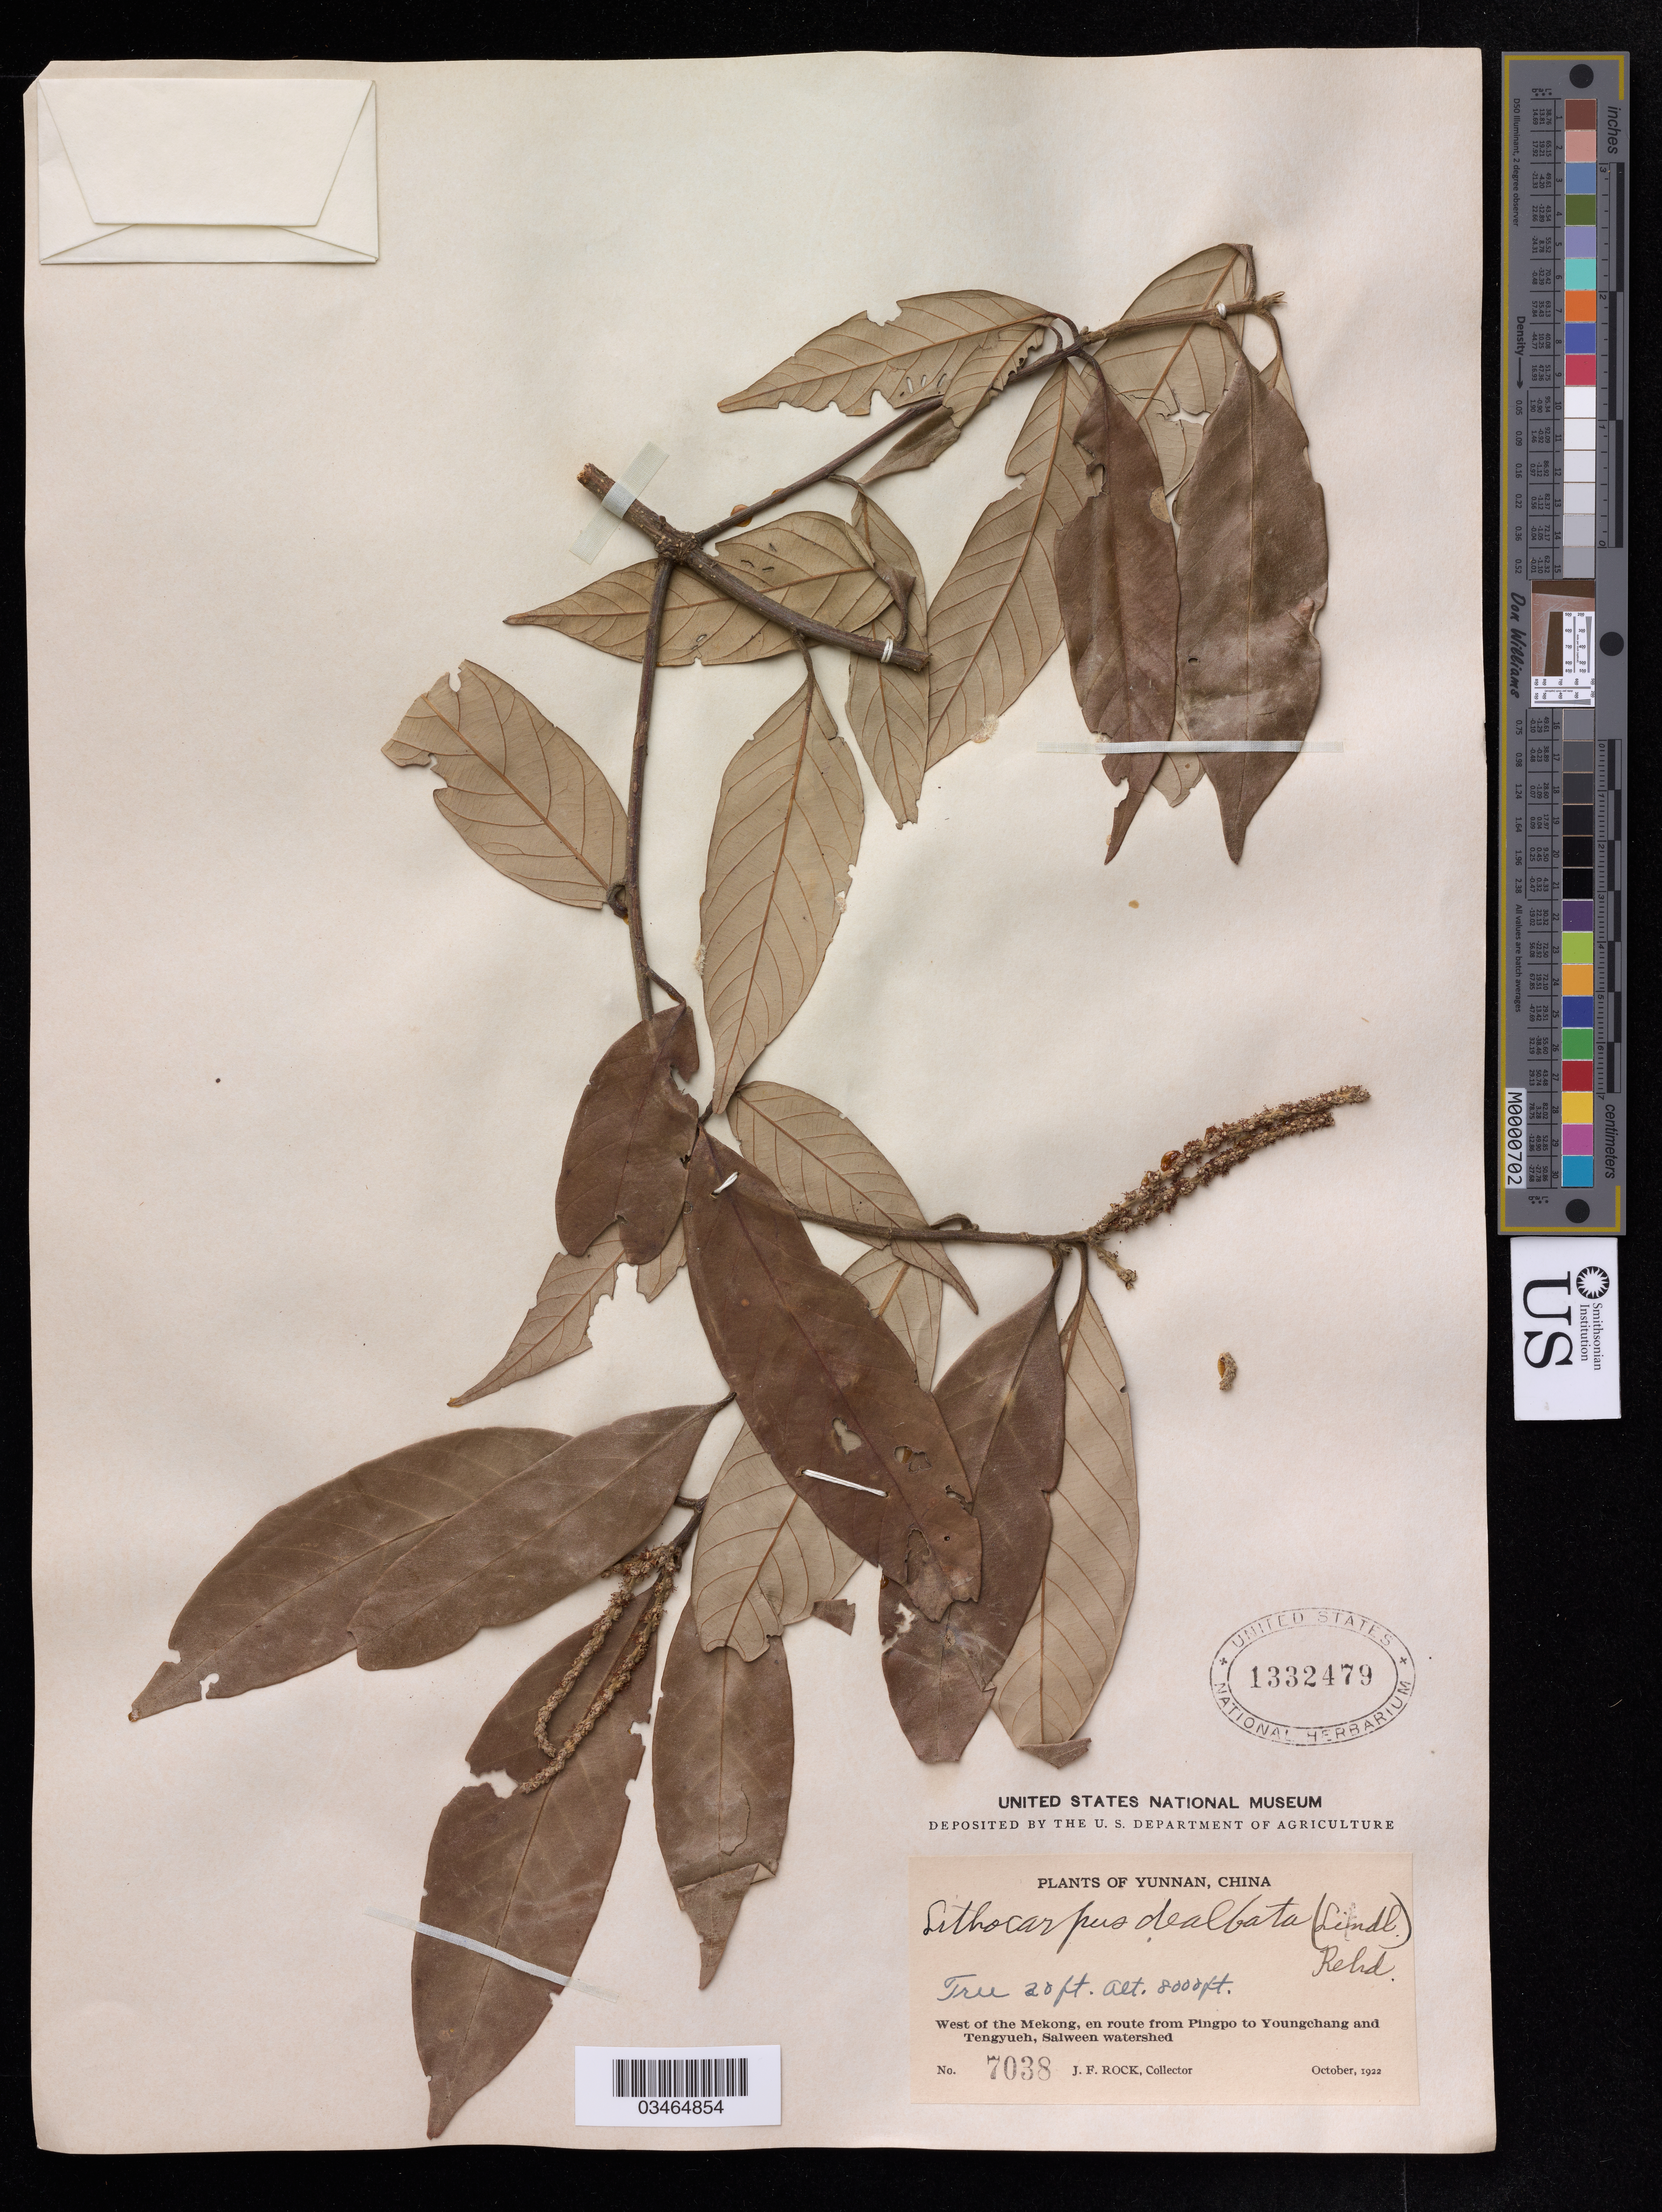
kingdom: Plantae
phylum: Tracheophyta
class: Magnoliopsida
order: Fagales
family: Fagaceae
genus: Lithocarpus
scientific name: Lithocarpus dealbatus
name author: (Hook. f. & Thomson ex Miq.) Rehder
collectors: J. Rock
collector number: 7038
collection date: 1922-10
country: China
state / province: Yunnan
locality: West of the Mekong, en route from Pingpo to Youngchang and Tengueh, Salween watershed.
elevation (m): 2438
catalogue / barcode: US 1332479